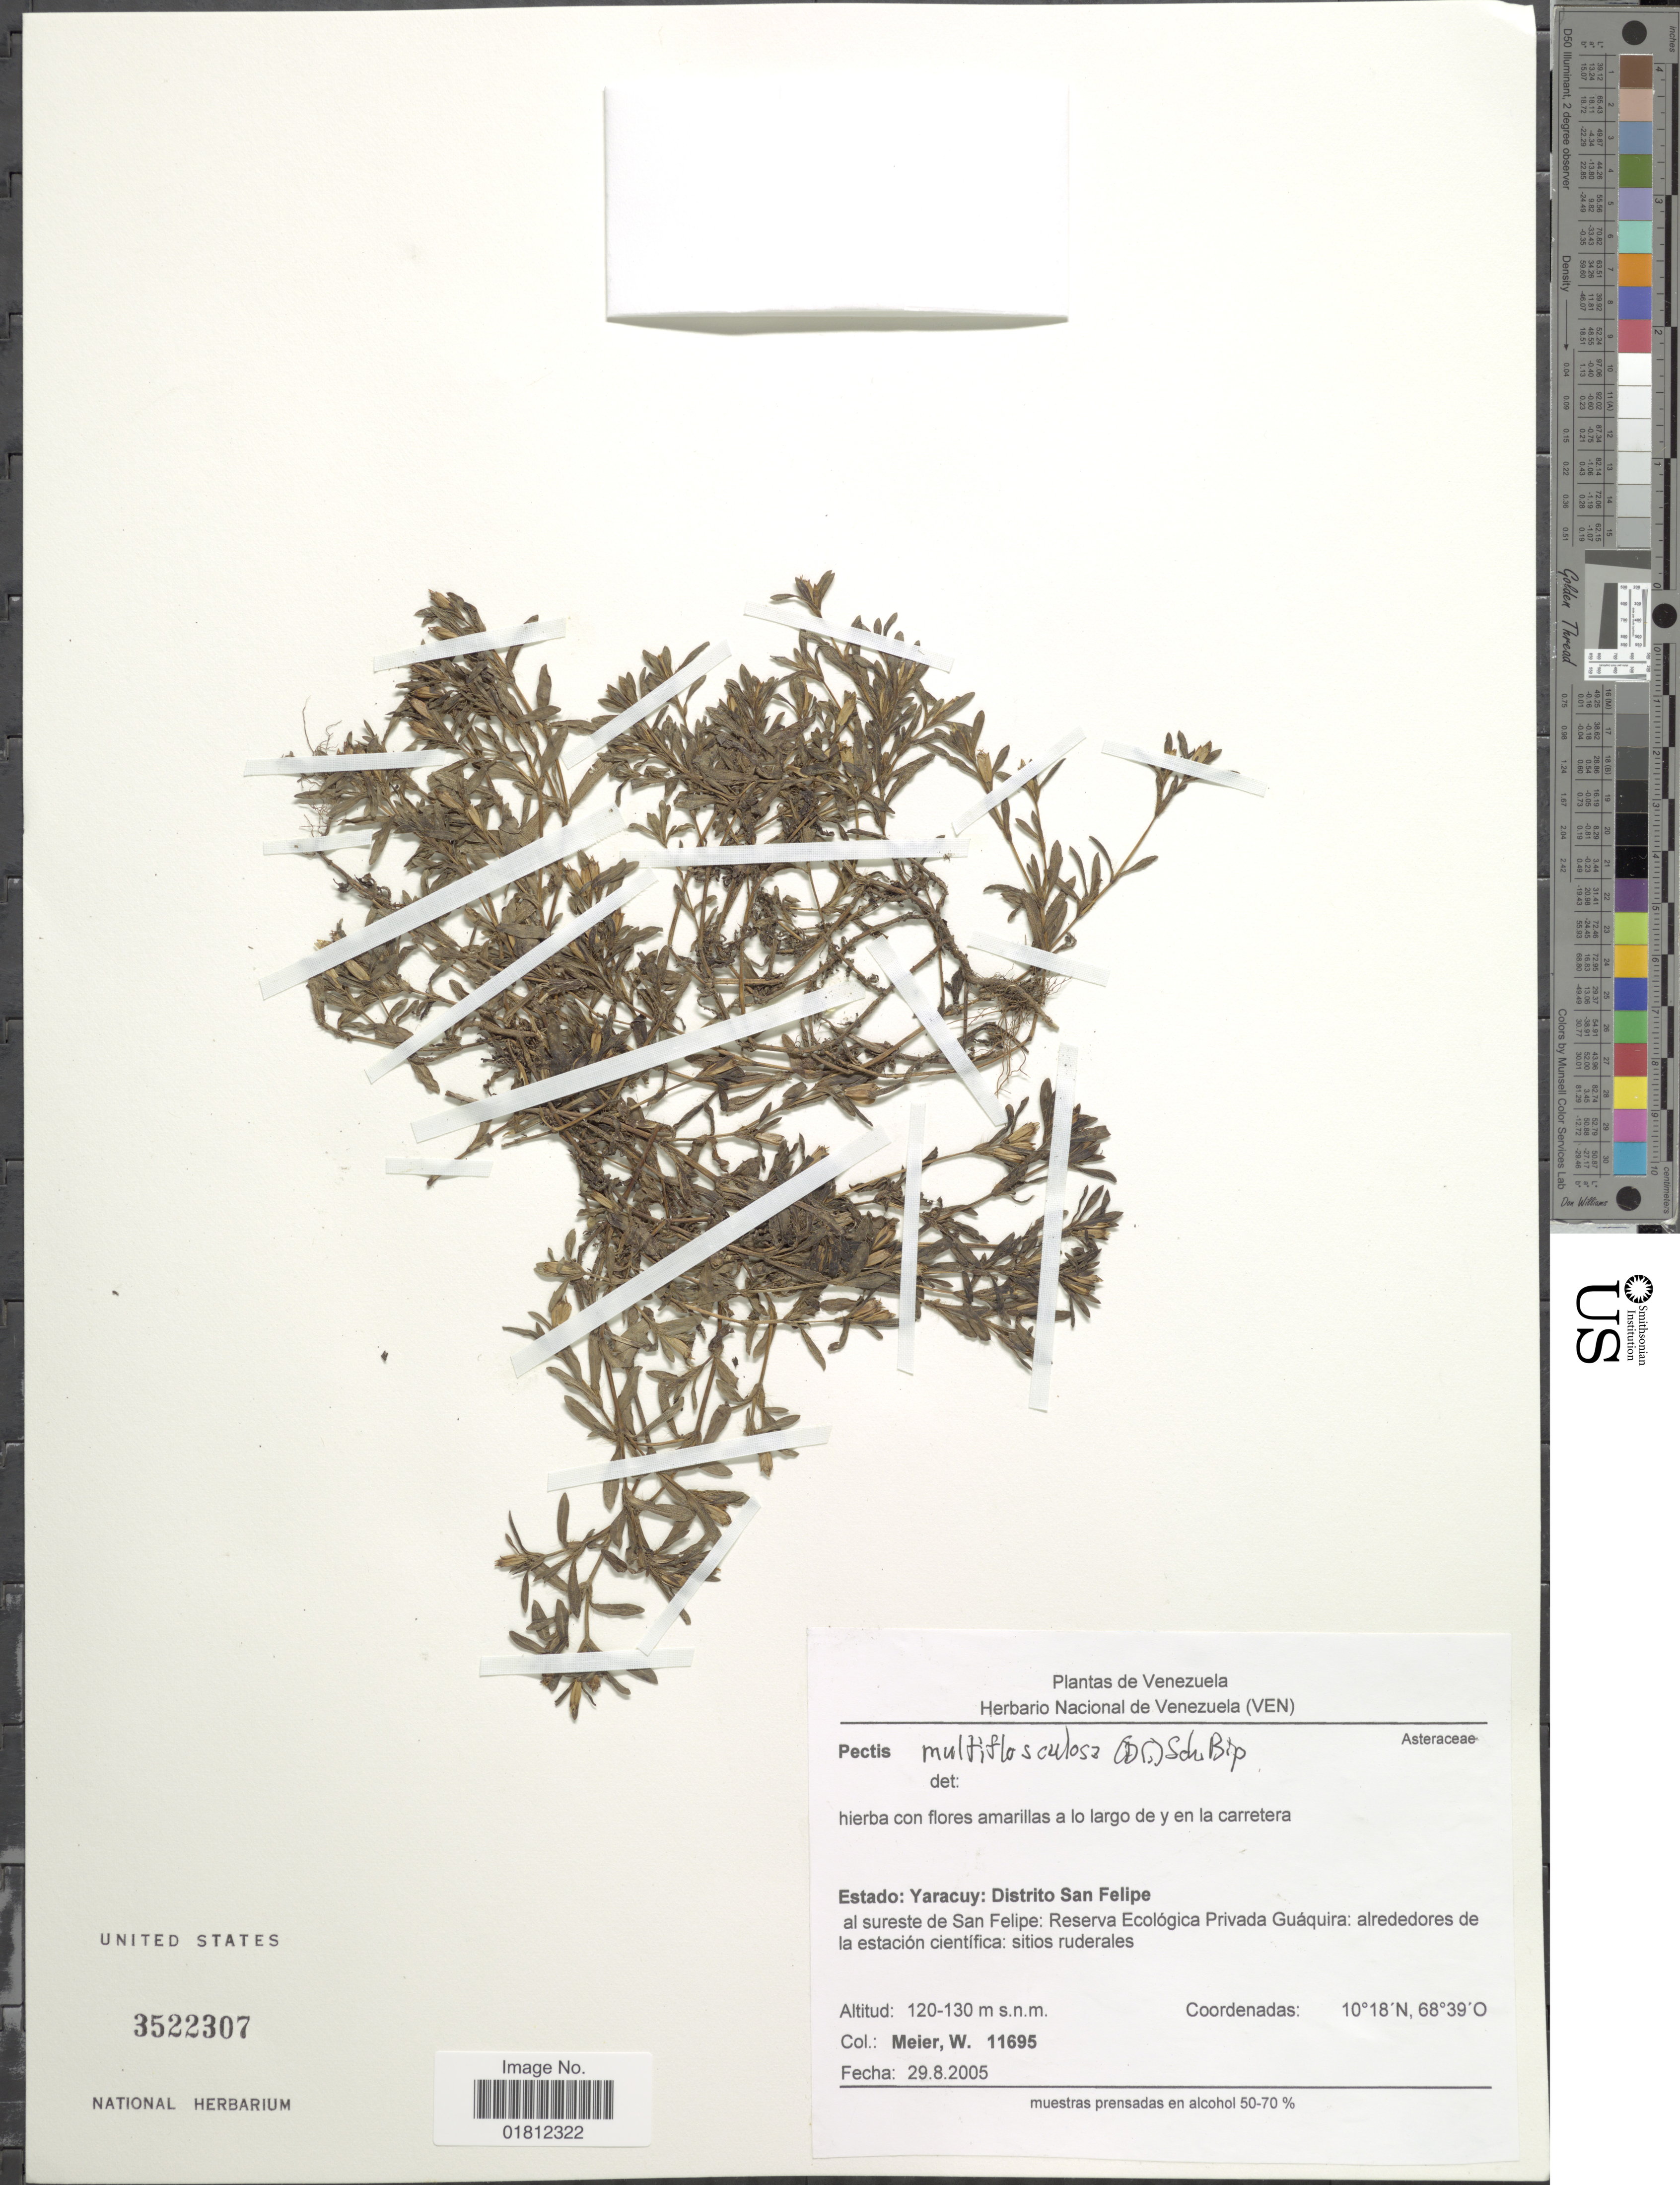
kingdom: Plantae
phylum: Tracheophyta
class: Magnoliopsida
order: Asterales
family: Asteraceae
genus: Pectis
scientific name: Pectis multiflosculosa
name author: (DC.) Sch. Bip.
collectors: W. Meier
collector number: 11695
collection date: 2005-08-29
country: Venezuela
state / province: Yaracuy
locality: Estado: Yaracuy: Distrito San Felipe. al sureste de San Felipe: Reserva Ecologica Privada Guaquira: alrededores de la estacion cientifica: sitios ruderales.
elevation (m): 120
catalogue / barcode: US 3522307